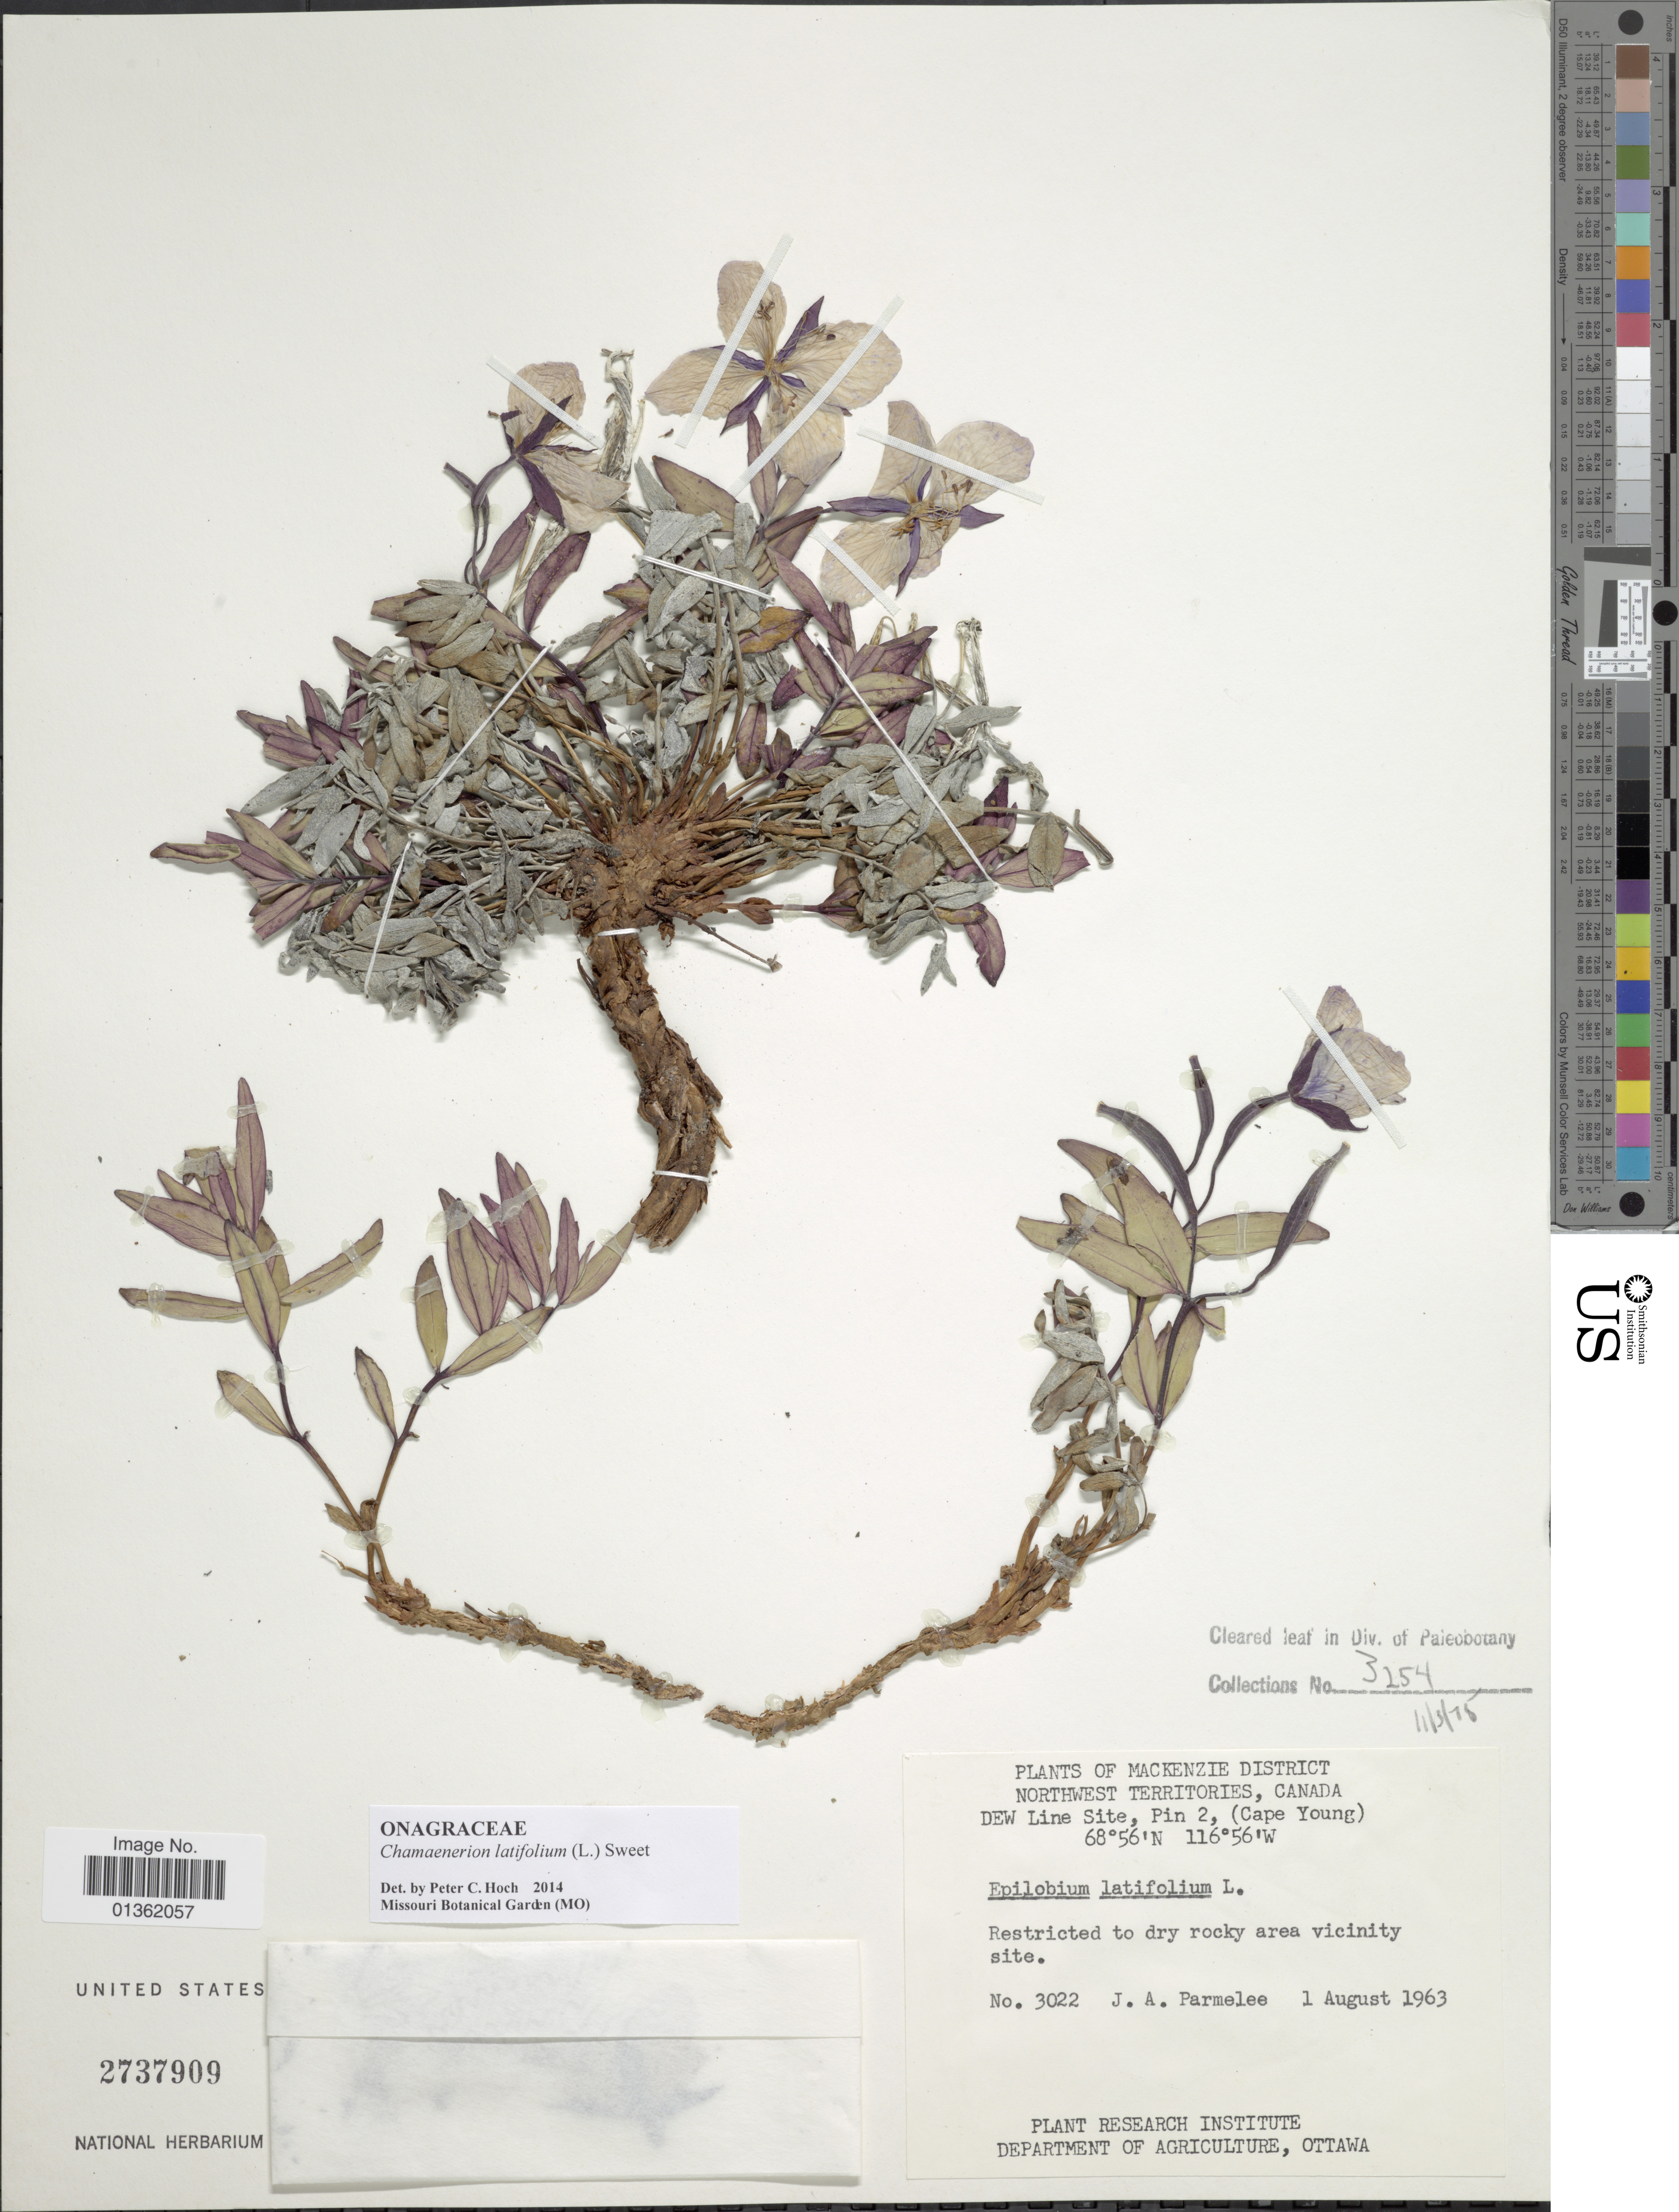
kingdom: Plantae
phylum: Tracheophyta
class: Magnoliopsida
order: Myrtales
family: Onagraceae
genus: Chamaenerion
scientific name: Chamaenerion latifolium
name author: (L.) Th. Fr. & Lange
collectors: J. A. Parmelee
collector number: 3022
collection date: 1963-08-01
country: Canada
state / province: Northwest Territories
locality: Mackenzie District. DEW Line Site, Pin 2, (Cape Young).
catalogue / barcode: US 2737909